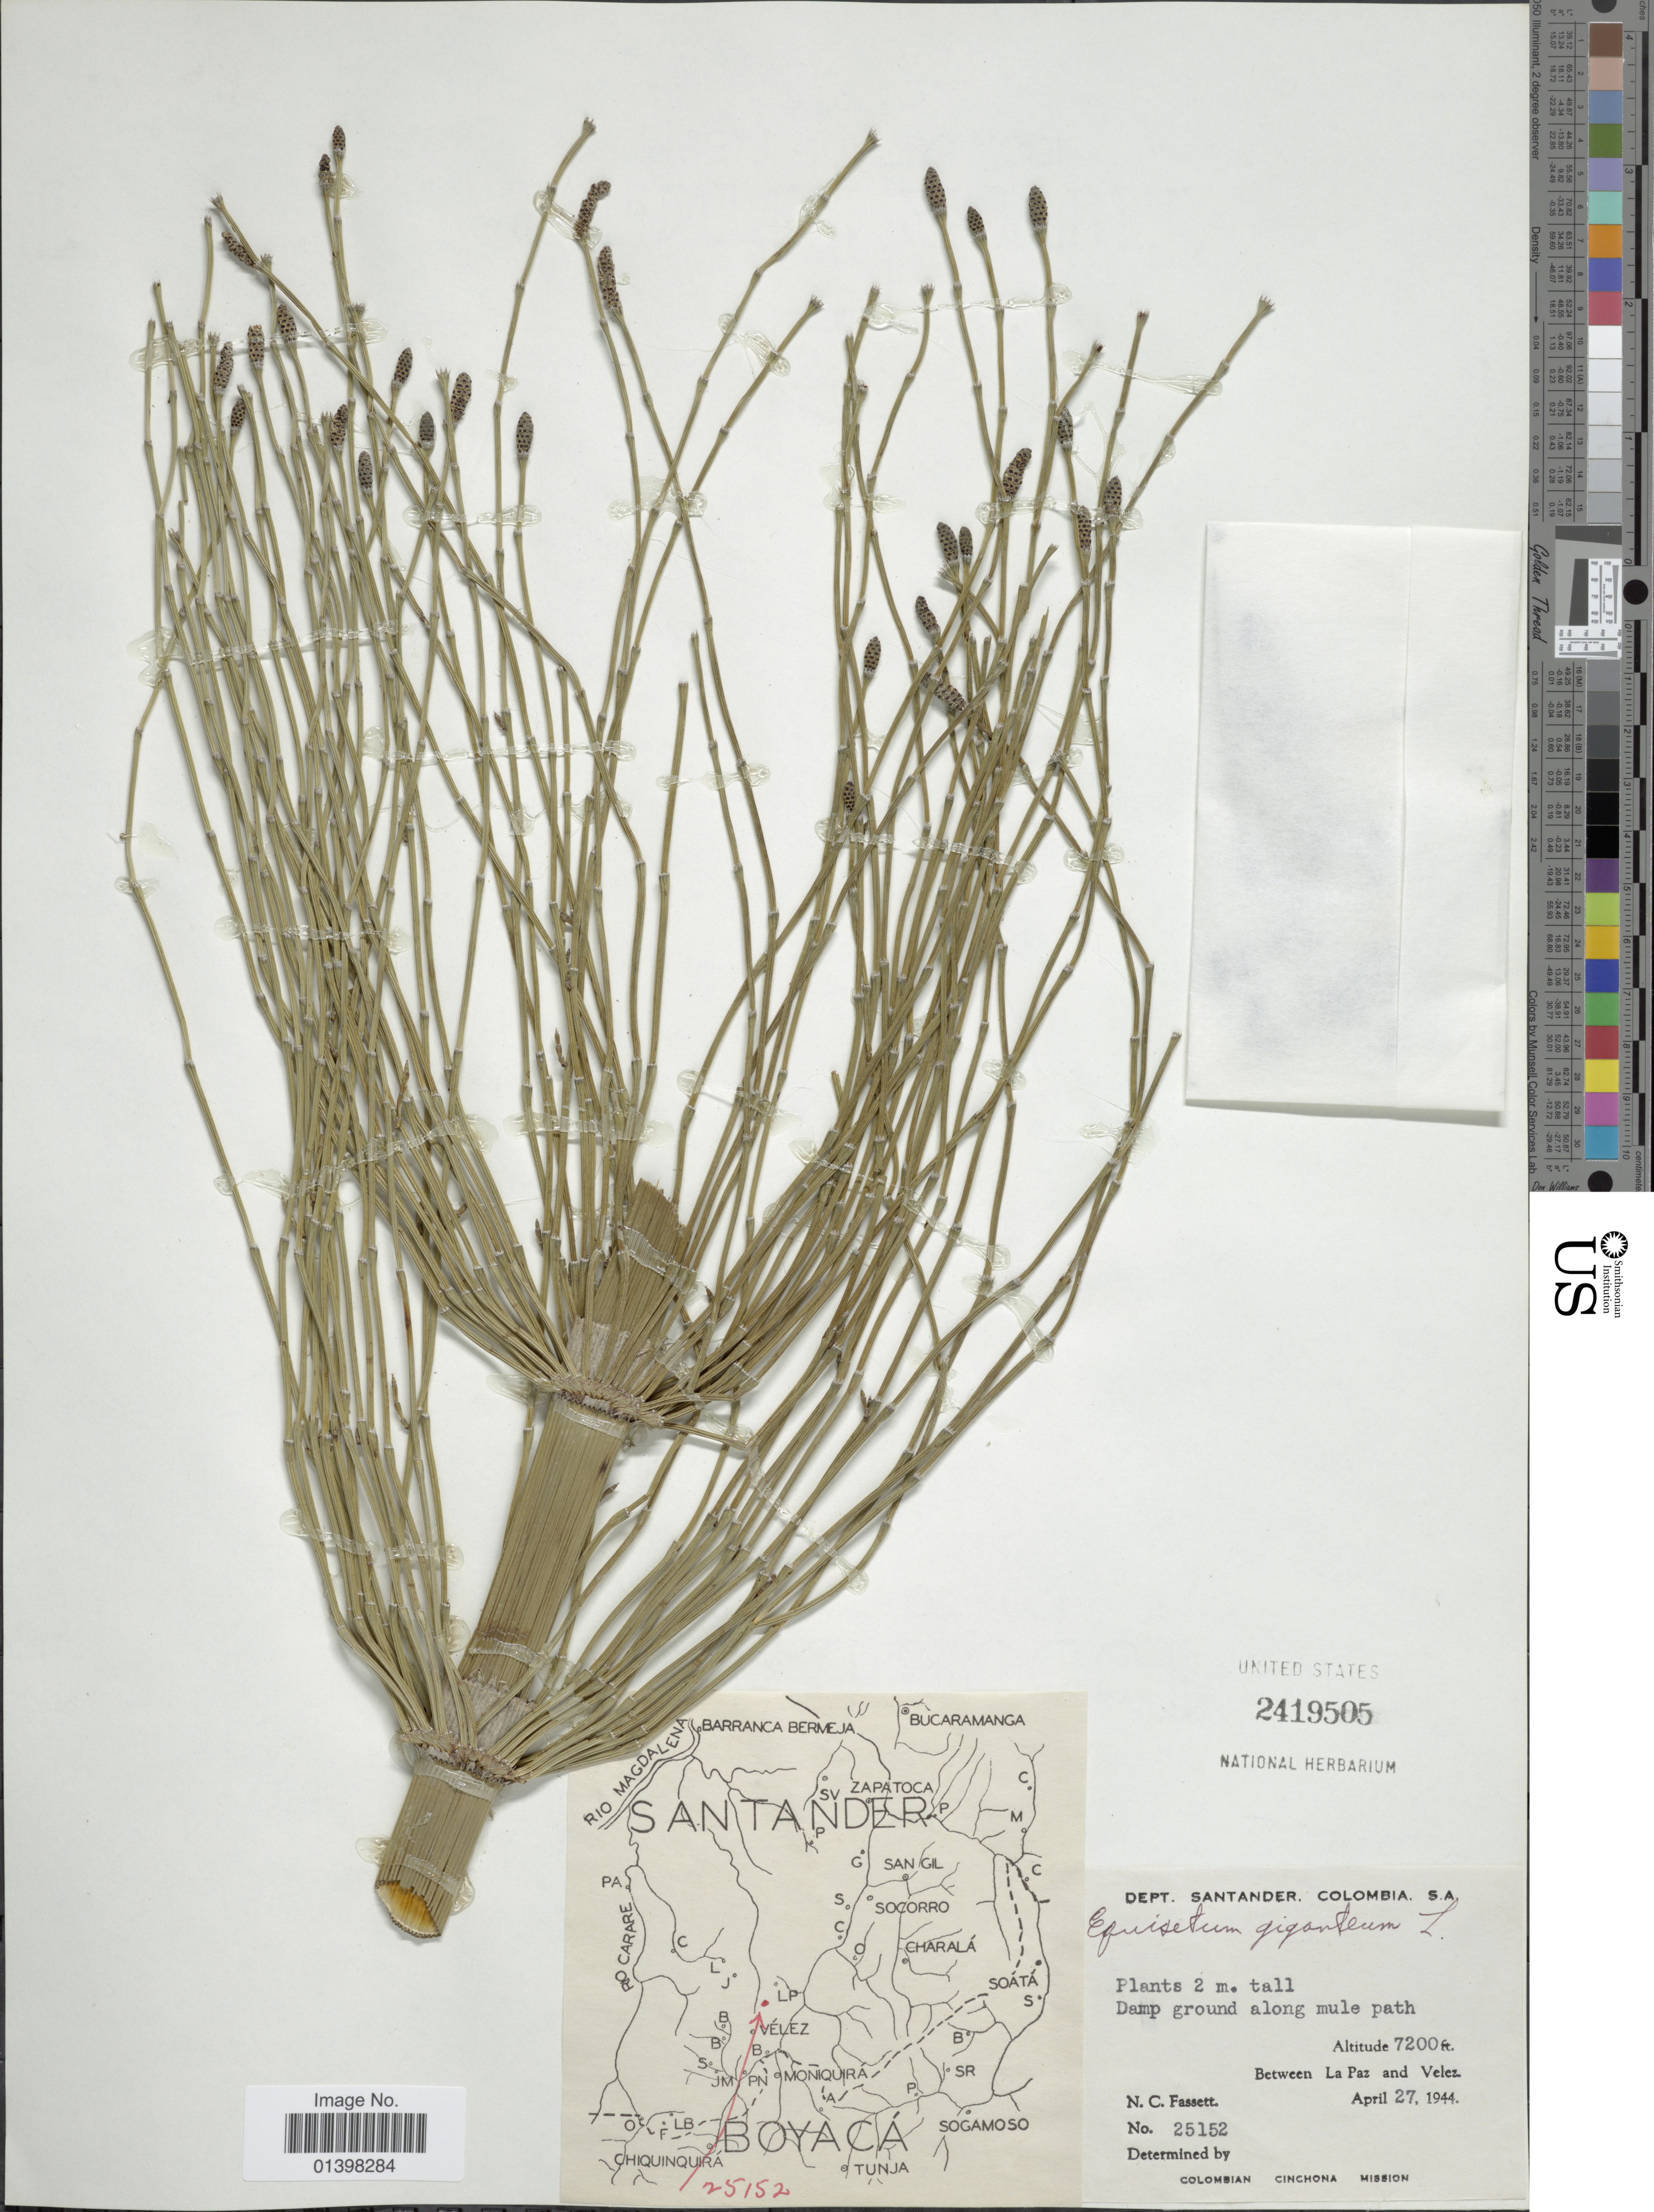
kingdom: Plantae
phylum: Tracheophyta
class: Polypodiopsida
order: Equisetales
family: Equisetaceae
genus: Equisetum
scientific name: Equisetum giganteum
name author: L.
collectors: N. C. Fassett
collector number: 25152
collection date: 1944-04-27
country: Colombia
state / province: Santander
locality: Between La Paz and Velez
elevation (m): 2195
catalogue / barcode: US 2419505